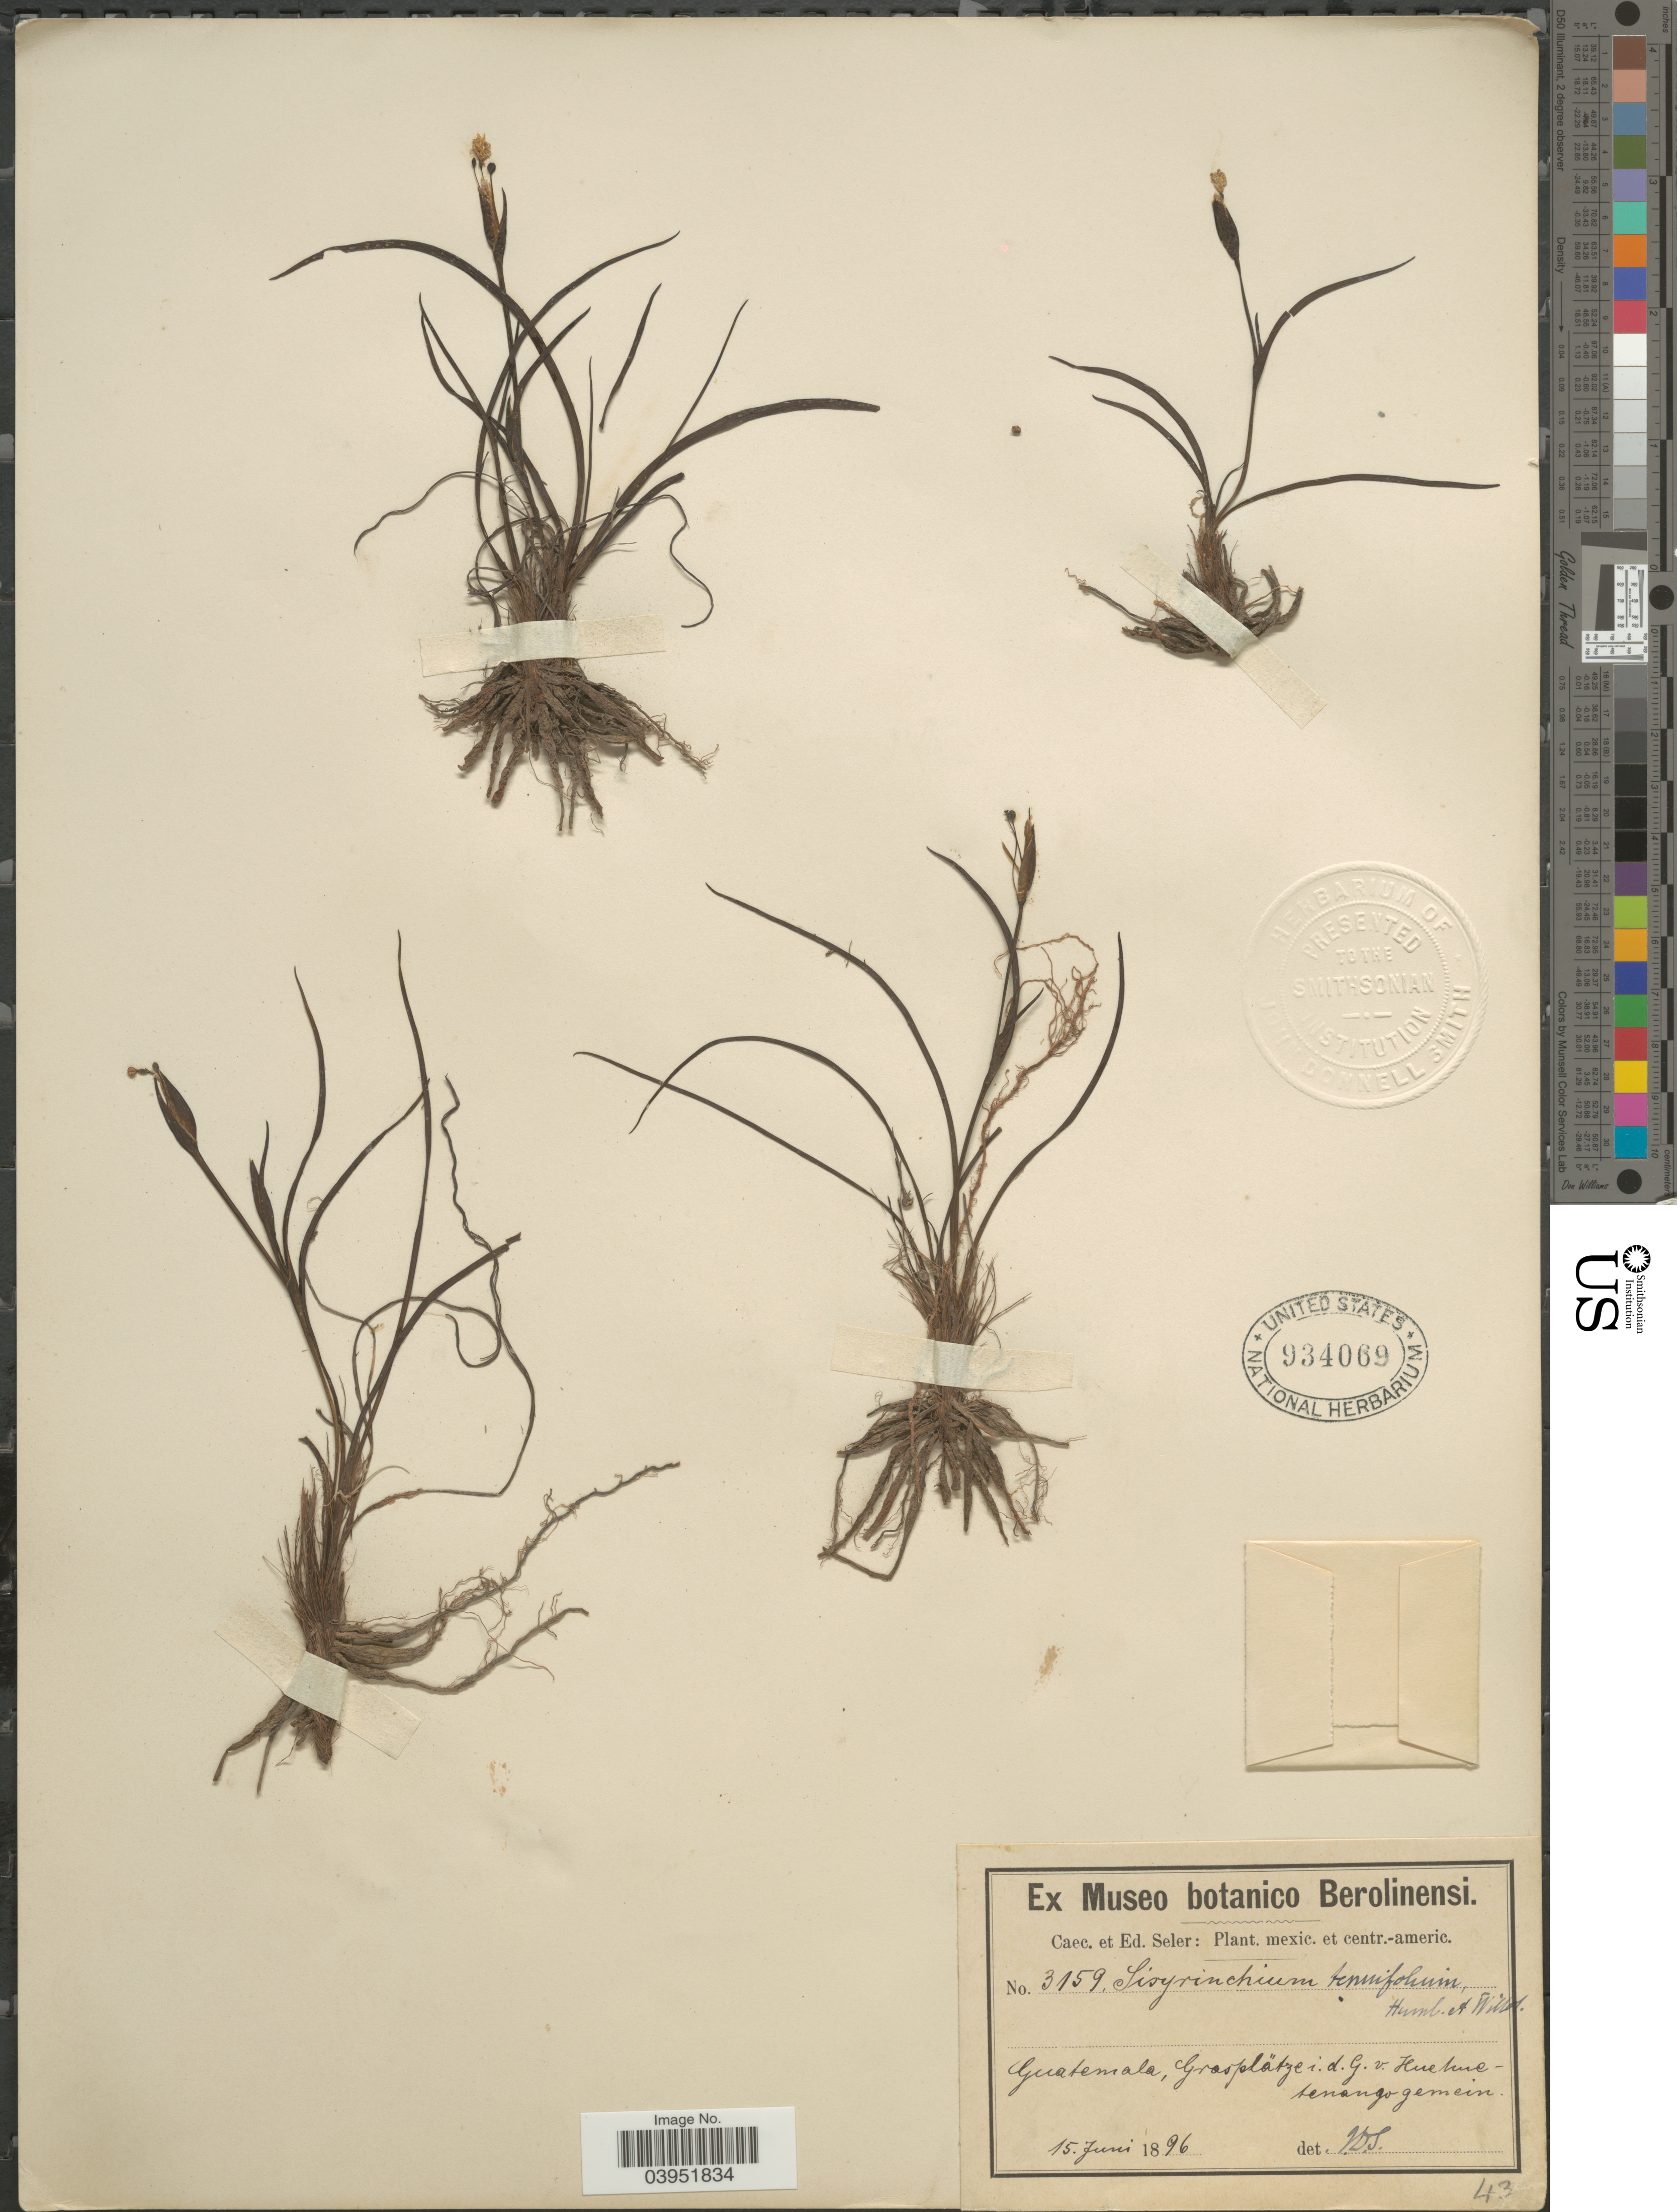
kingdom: Plantae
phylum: Tracheophyta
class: Liliopsida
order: Asparagales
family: Iridaceae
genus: Sisyrinchium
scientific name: Sisyrinchium tenuifolium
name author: Humb. & Bonpl. ex Willd.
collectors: C. Seler & E. G. Seler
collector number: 3159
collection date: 1896-06-15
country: Guatemala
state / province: Huehuetenango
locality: Grasplätze i.d.G.v Huehuetenango gemein.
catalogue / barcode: US 934069